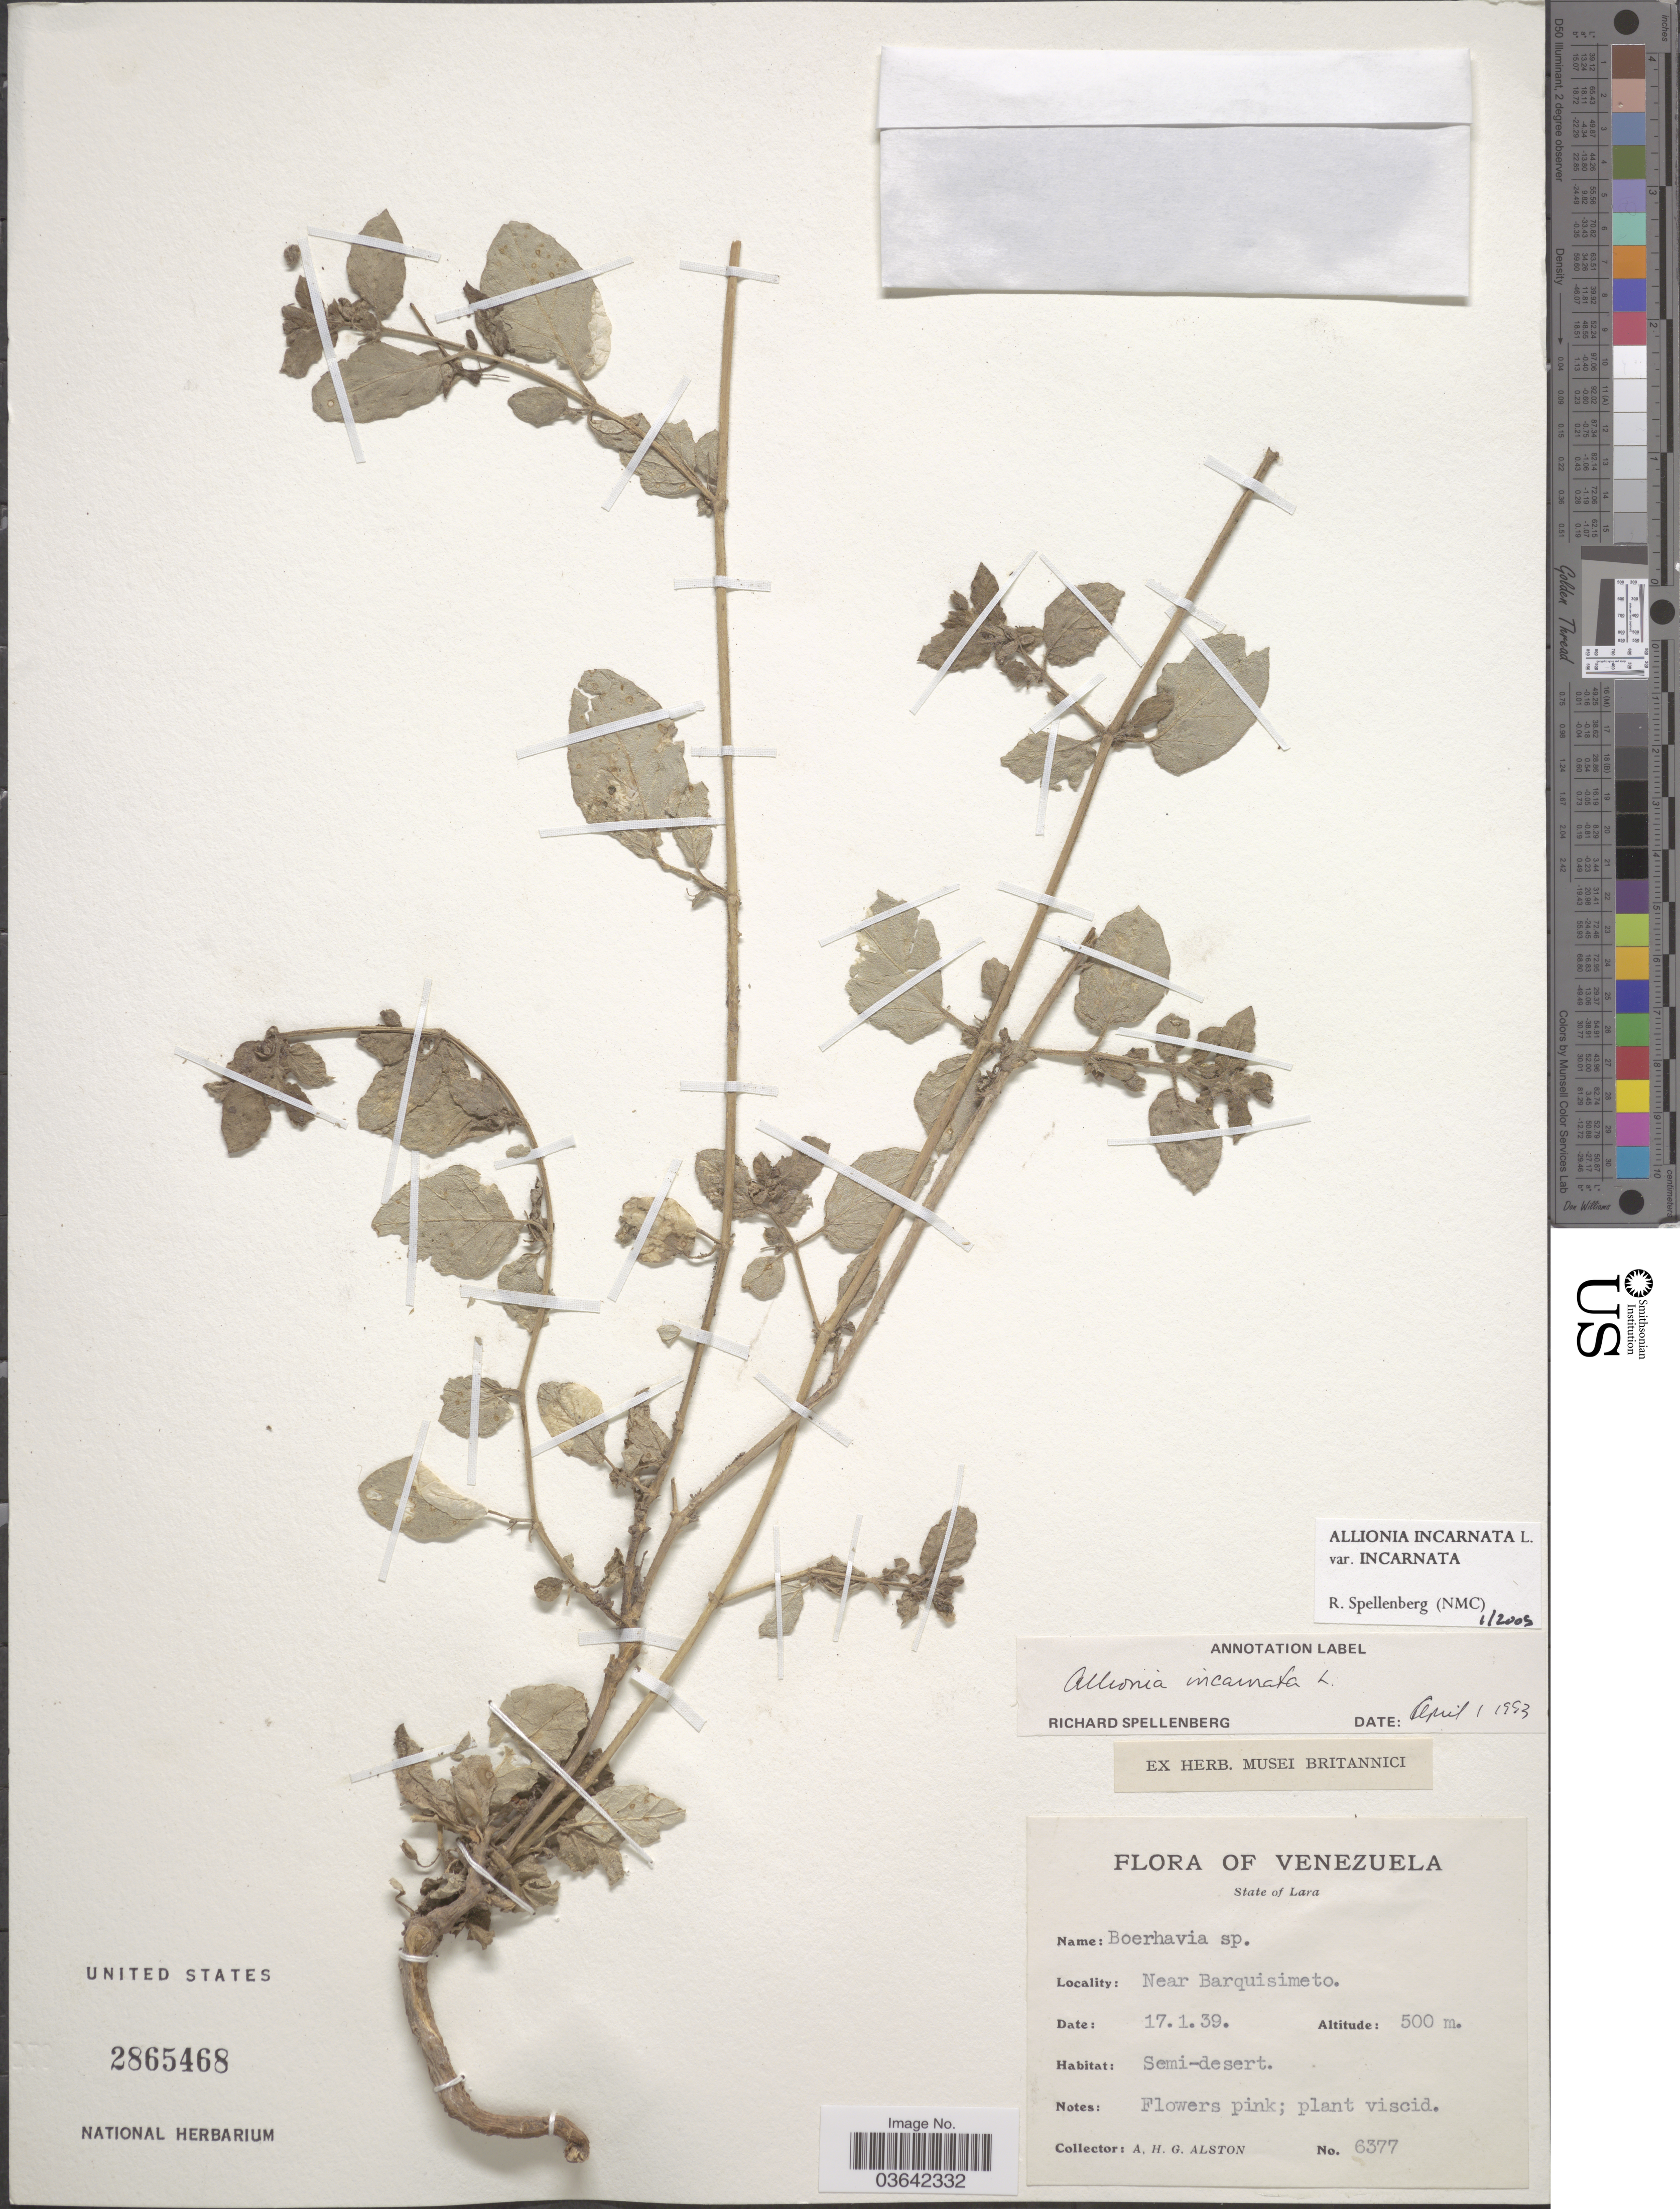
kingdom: Plantae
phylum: Tracheophyta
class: Magnoliopsida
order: Caryophyllales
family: Nyctaginaceae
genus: Allionia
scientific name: Allionia incarnata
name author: L.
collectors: A. H. Alston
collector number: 6377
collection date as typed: Transcribed d/m/y: 17/1/39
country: Venezuela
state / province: Lara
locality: Near Barquisimeto.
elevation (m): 500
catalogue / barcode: US 2865468